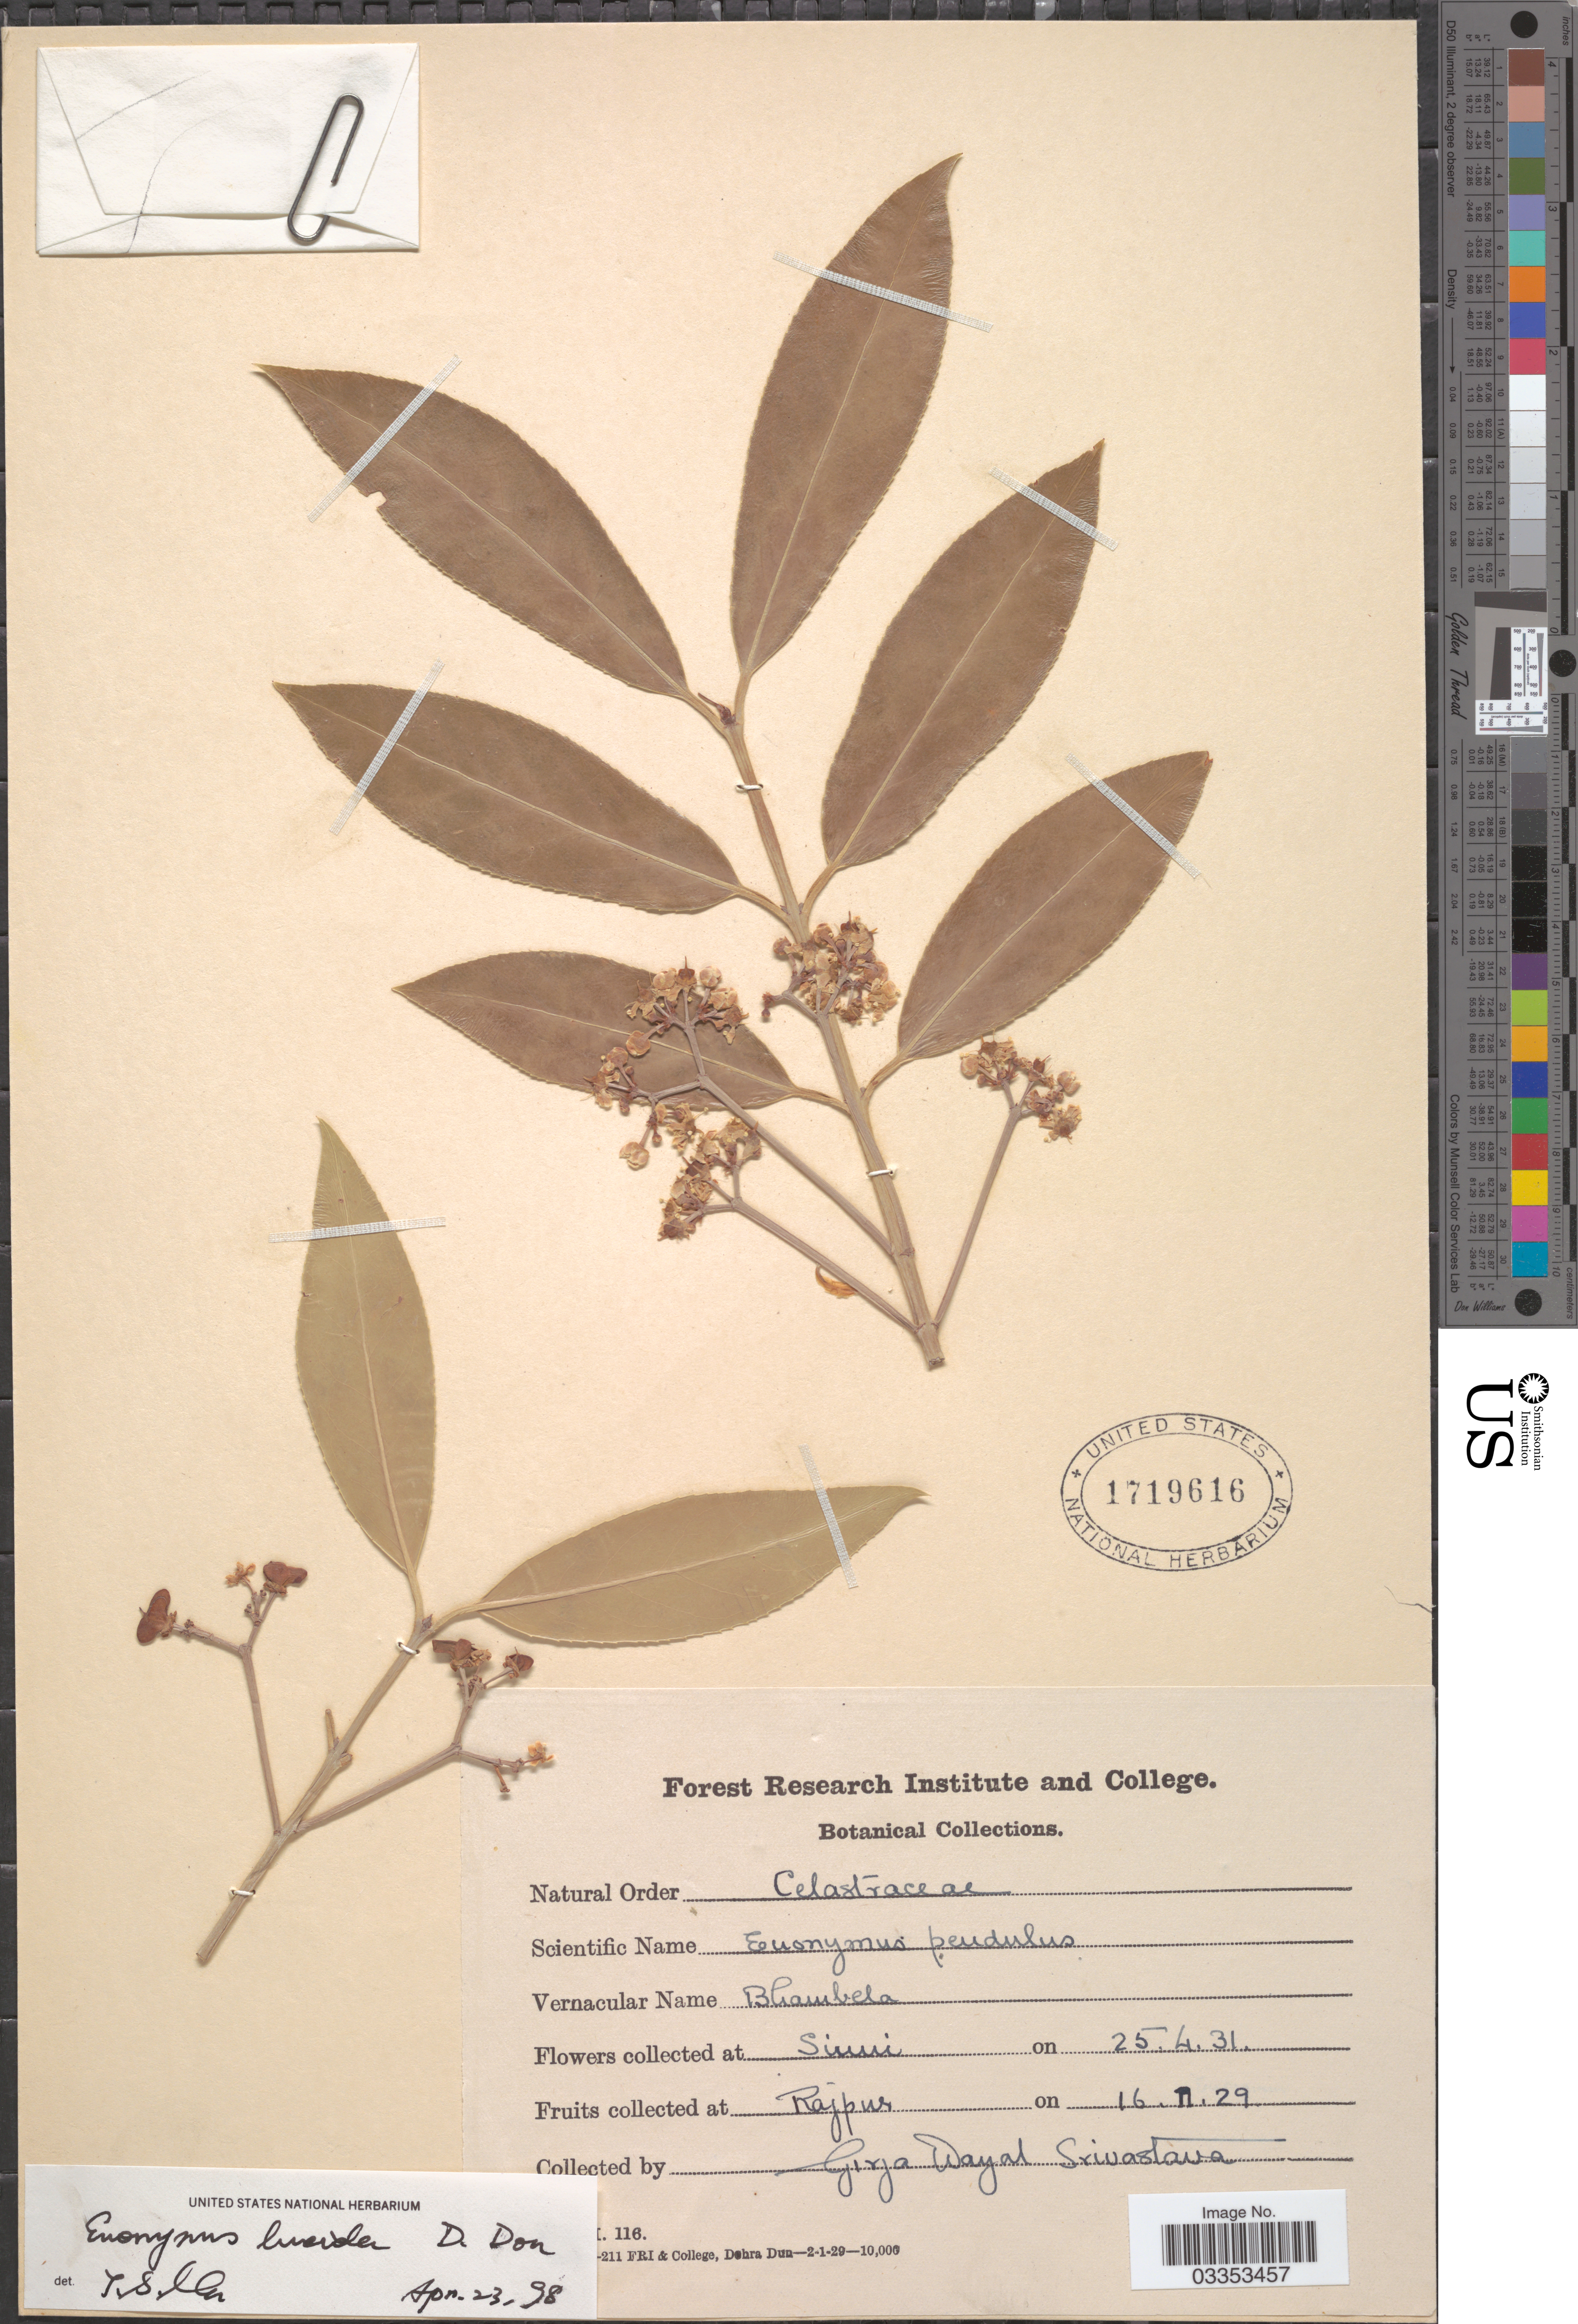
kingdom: Plantae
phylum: Tracheophyta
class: Magnoliopsida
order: Celastrales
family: Celastraceae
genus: Euonymus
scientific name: Euonymus lucidus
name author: D. Don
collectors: G. Srivastava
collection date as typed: Transcribed d/m/y: 25/4/31 to 16/2/29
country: India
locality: Sinni [interpreted] Rajpur.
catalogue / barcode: US 1719616